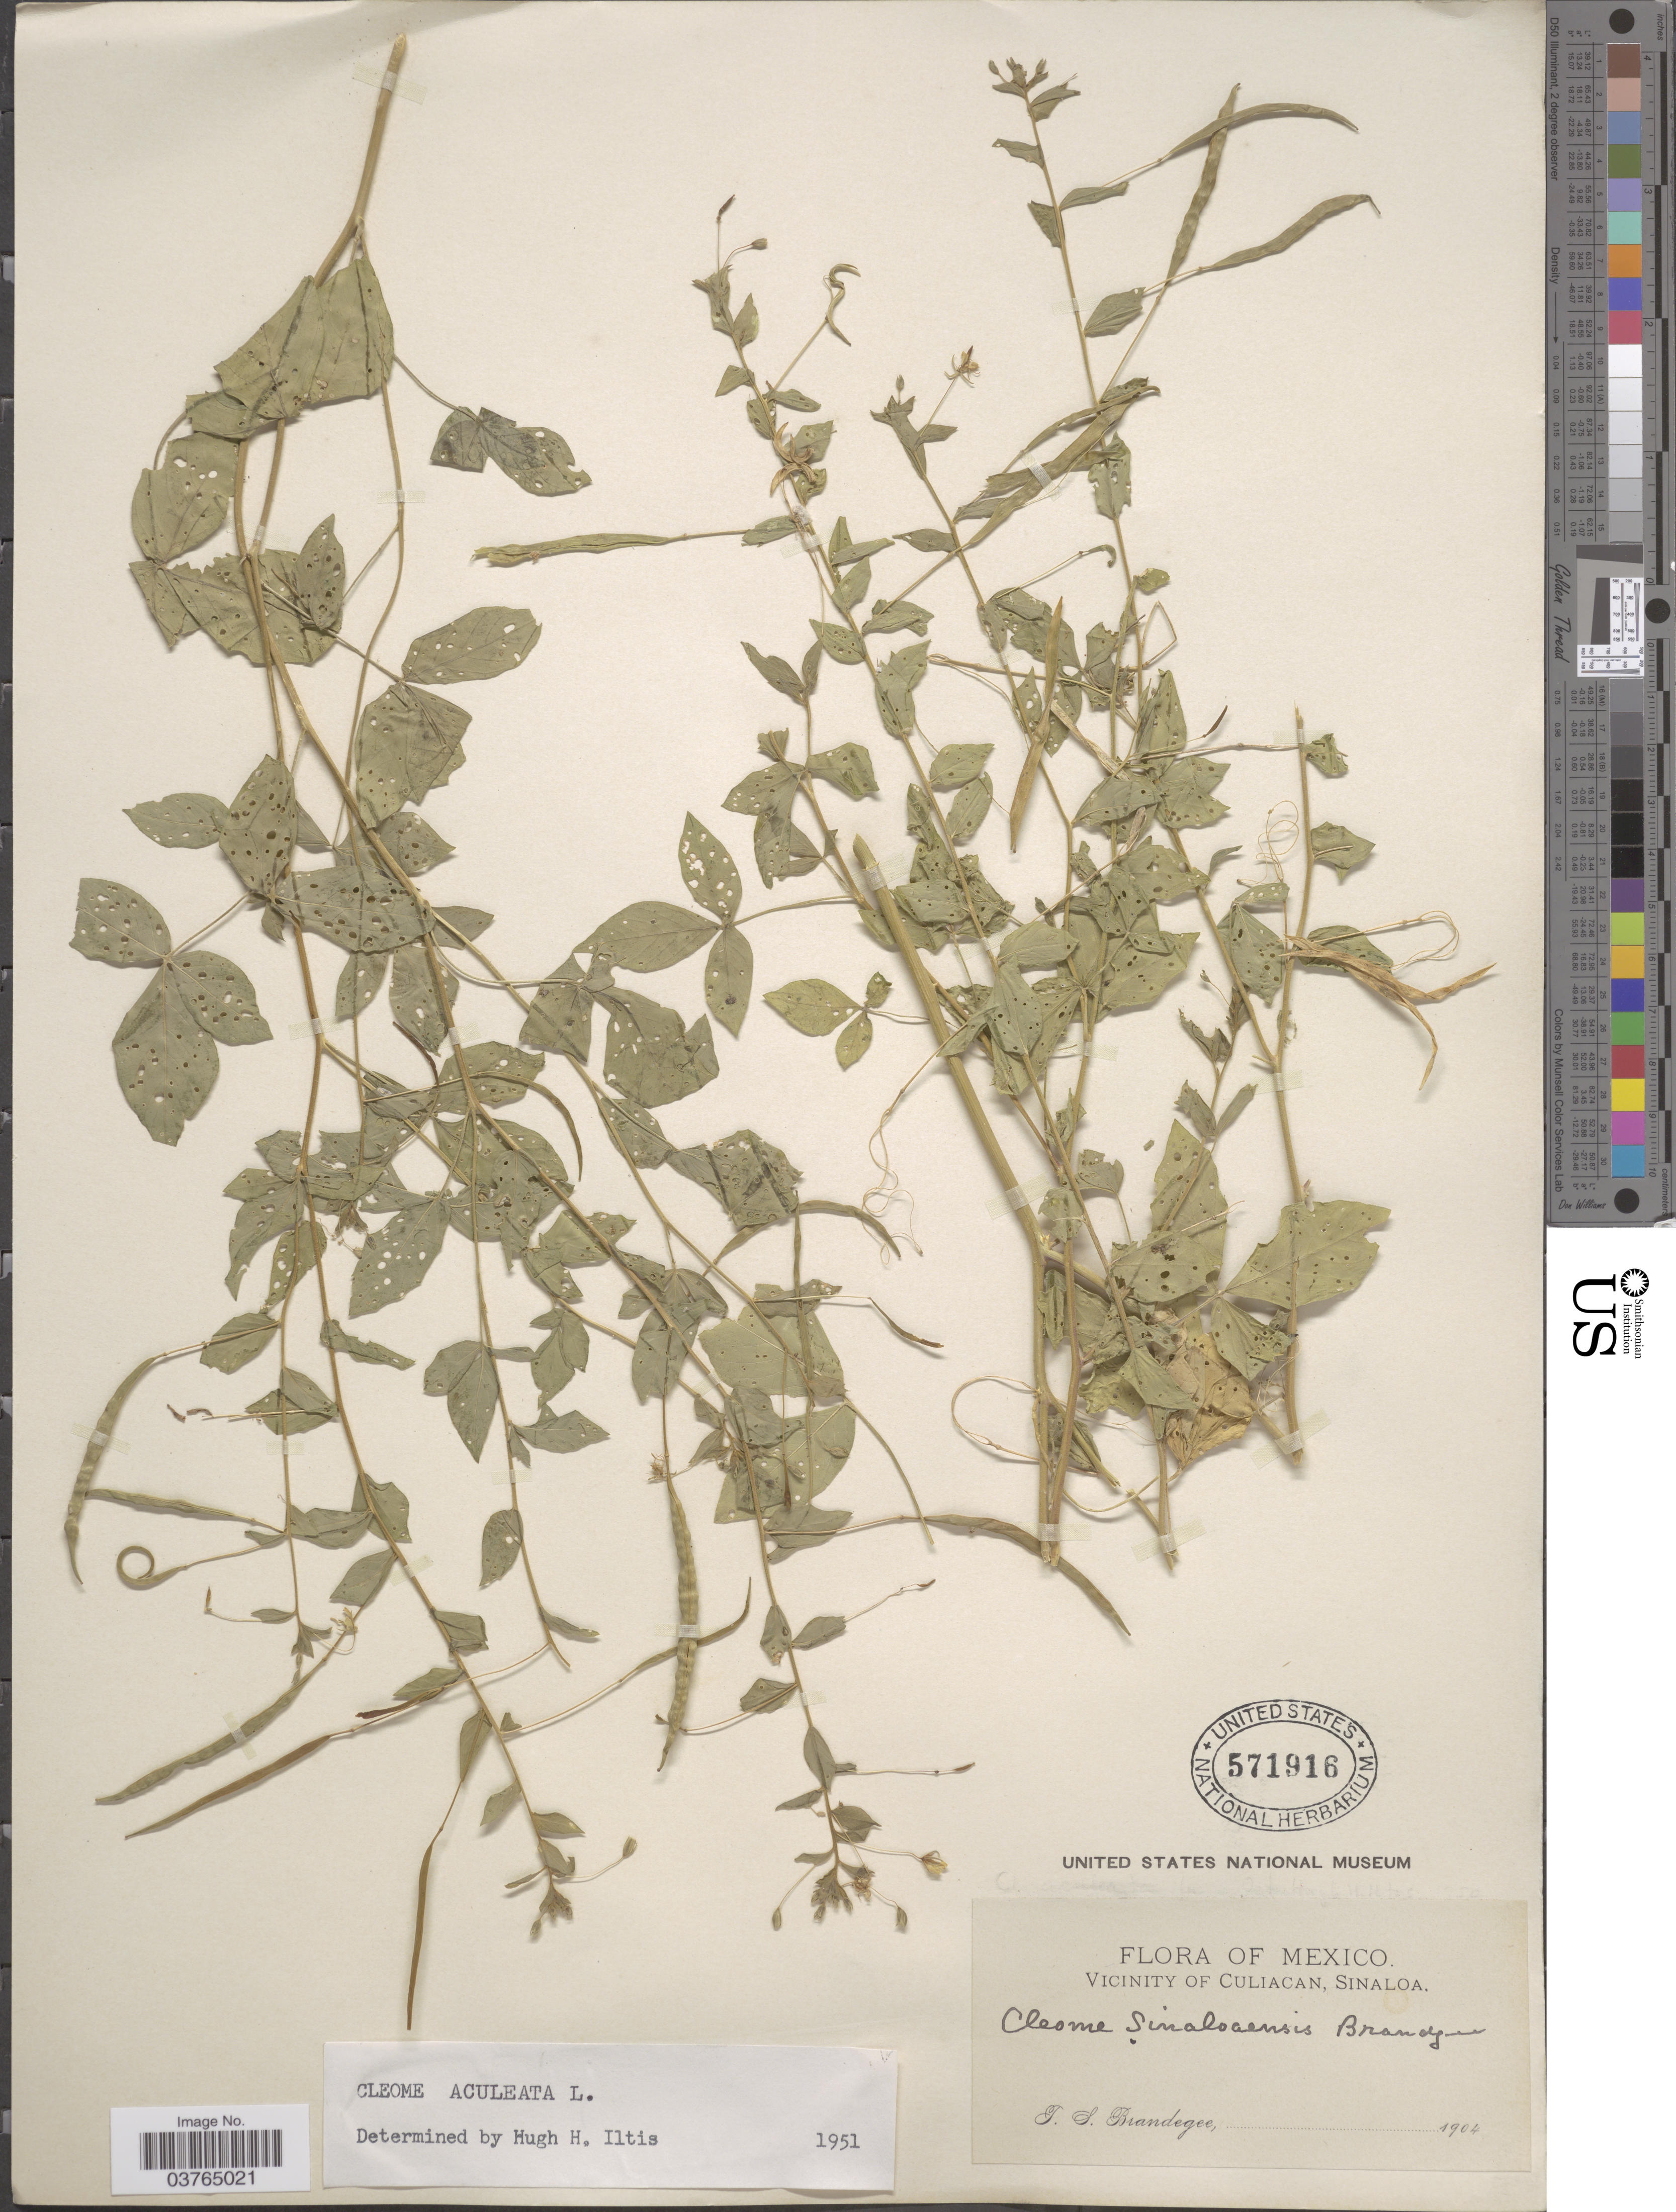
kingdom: Plantae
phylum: Tracheophyta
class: Magnoliopsida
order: Brassicales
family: Cleomaceae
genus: Tarenaya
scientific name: Tarenaya aculeata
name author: (L.) Soares Neto & Roalson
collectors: T. S. Brandegee (herbarium)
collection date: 1904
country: Mexico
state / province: Sinaloa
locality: Vicinity of Culiacan.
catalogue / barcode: US 571916